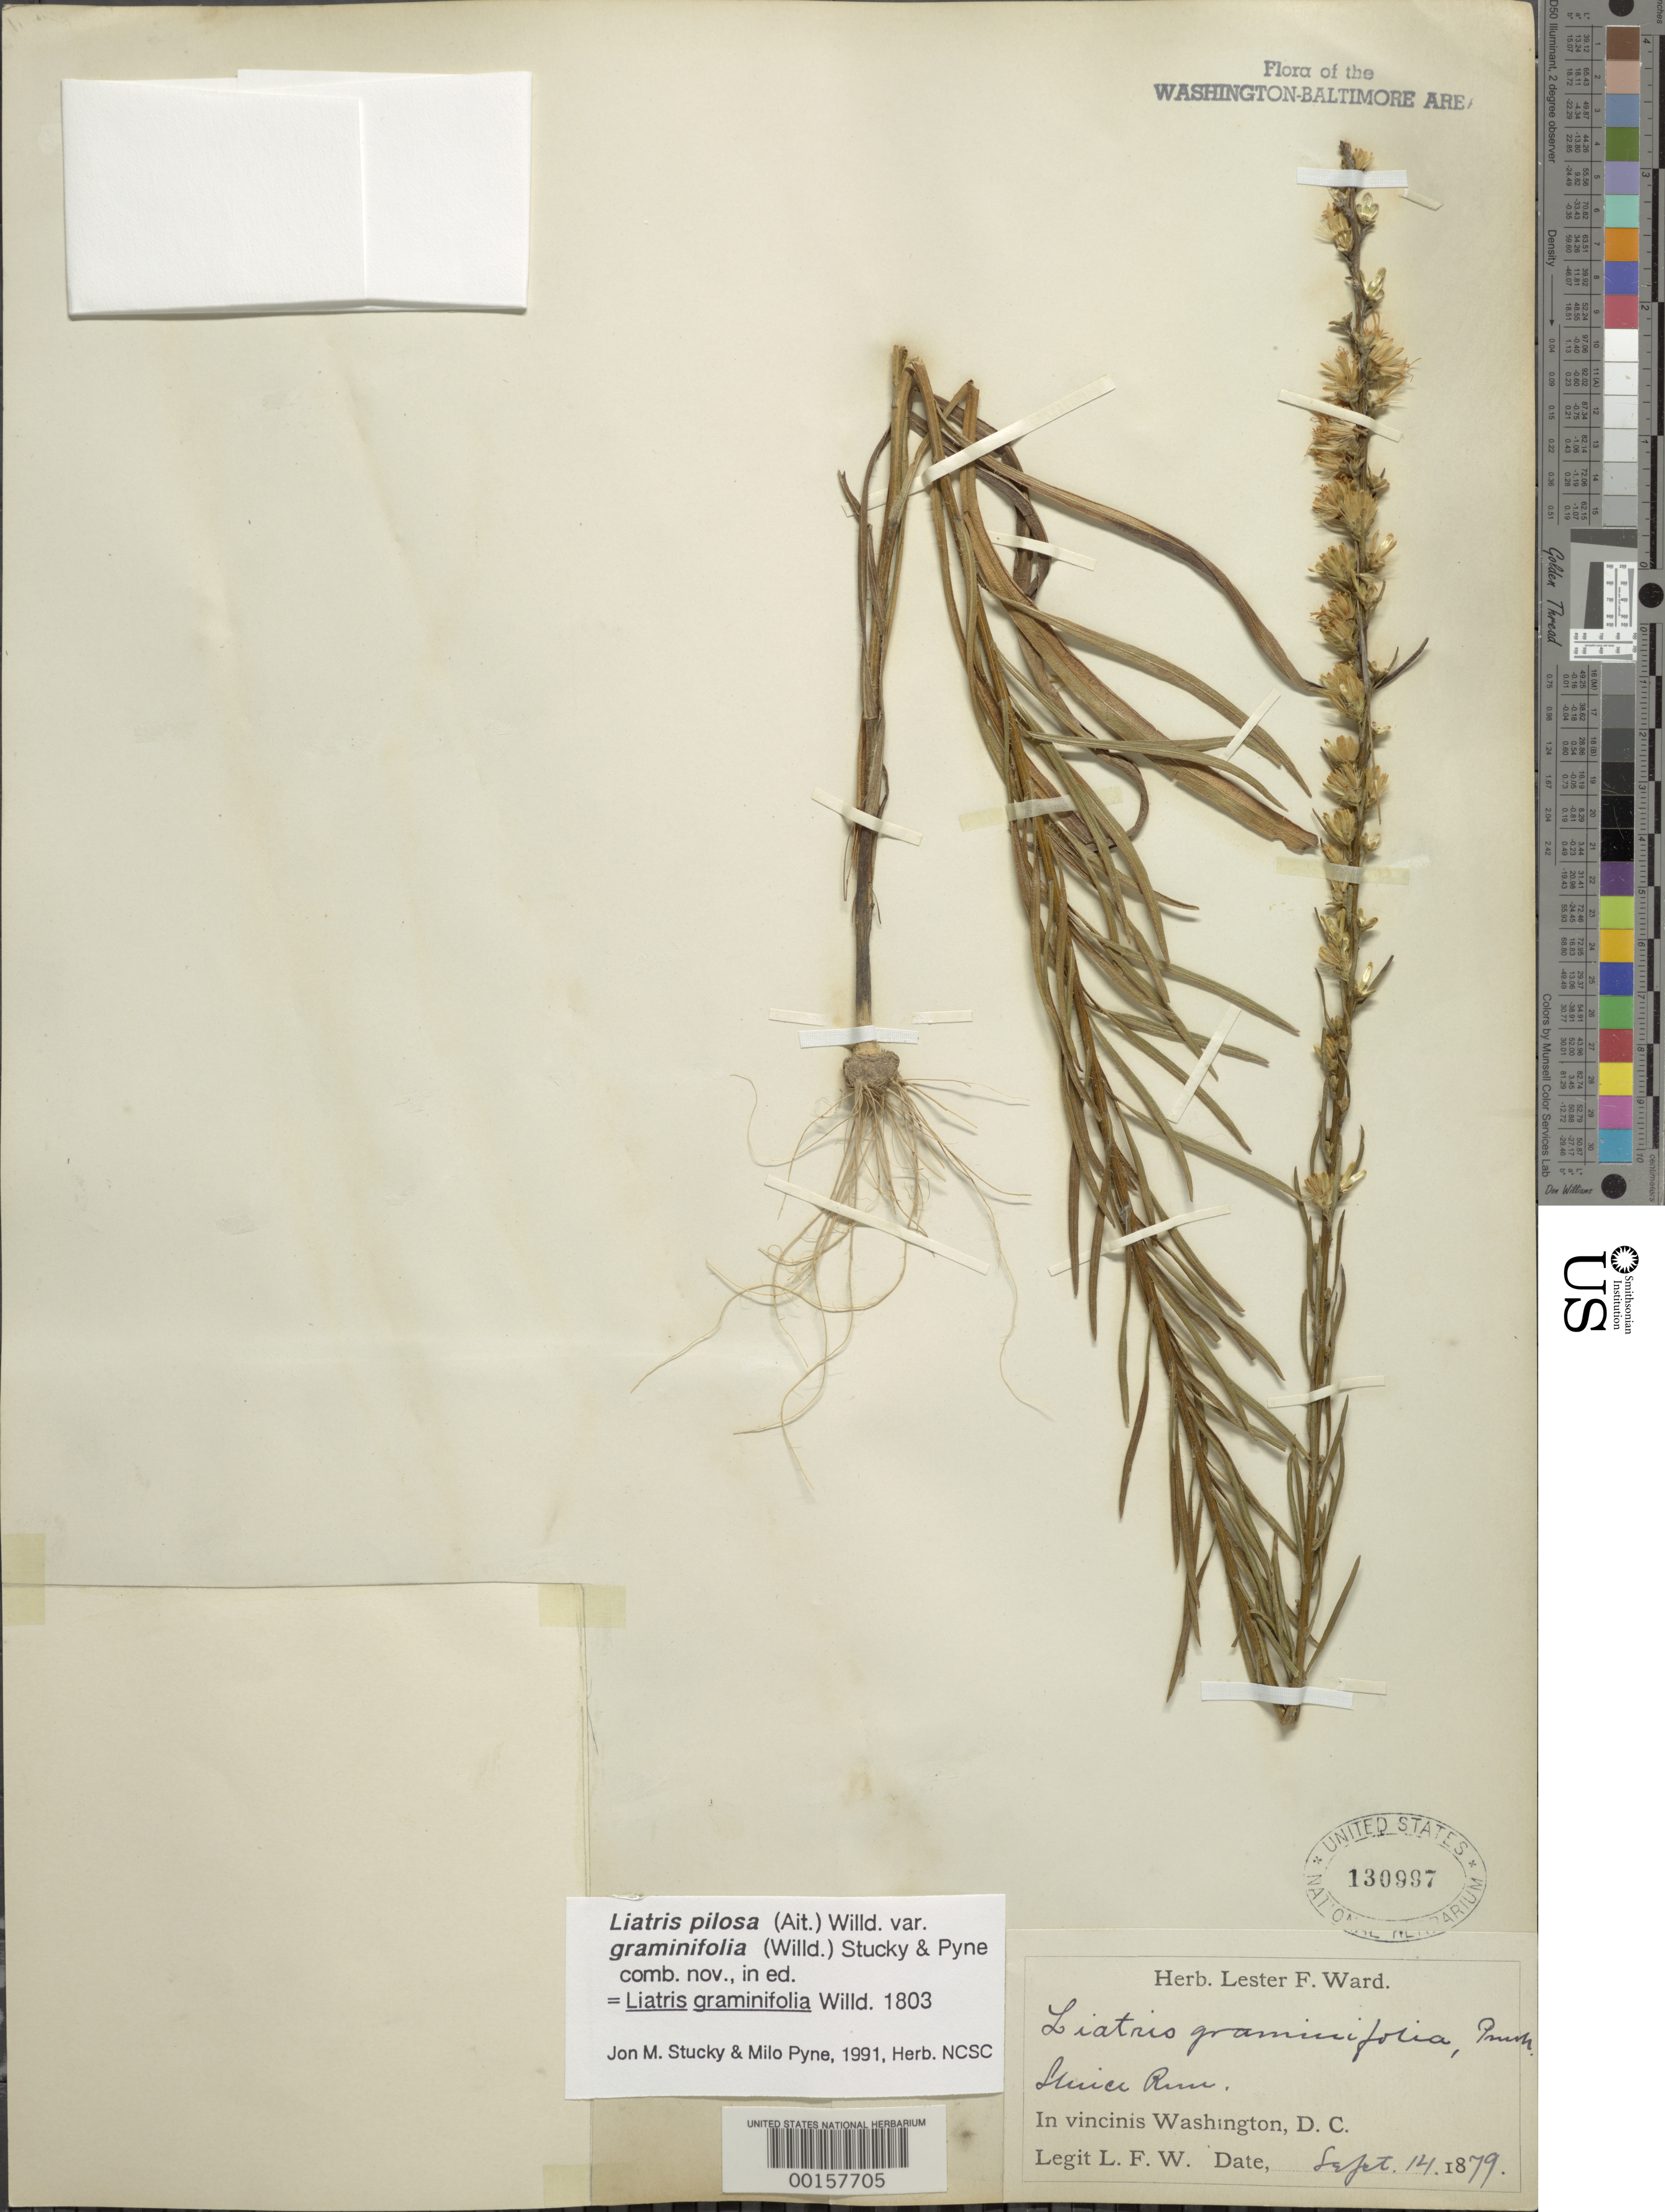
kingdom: Plantae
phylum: Tracheophyta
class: Magnoliopsida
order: Asterales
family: Asteraceae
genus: Liatris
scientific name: Liatris pilosa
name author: (Aiton) Willd.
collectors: L. F. Ward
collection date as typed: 14 Sep 1879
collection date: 1879-09-14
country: United States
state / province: District of Columbia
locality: Washington DC Area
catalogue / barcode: US 130997